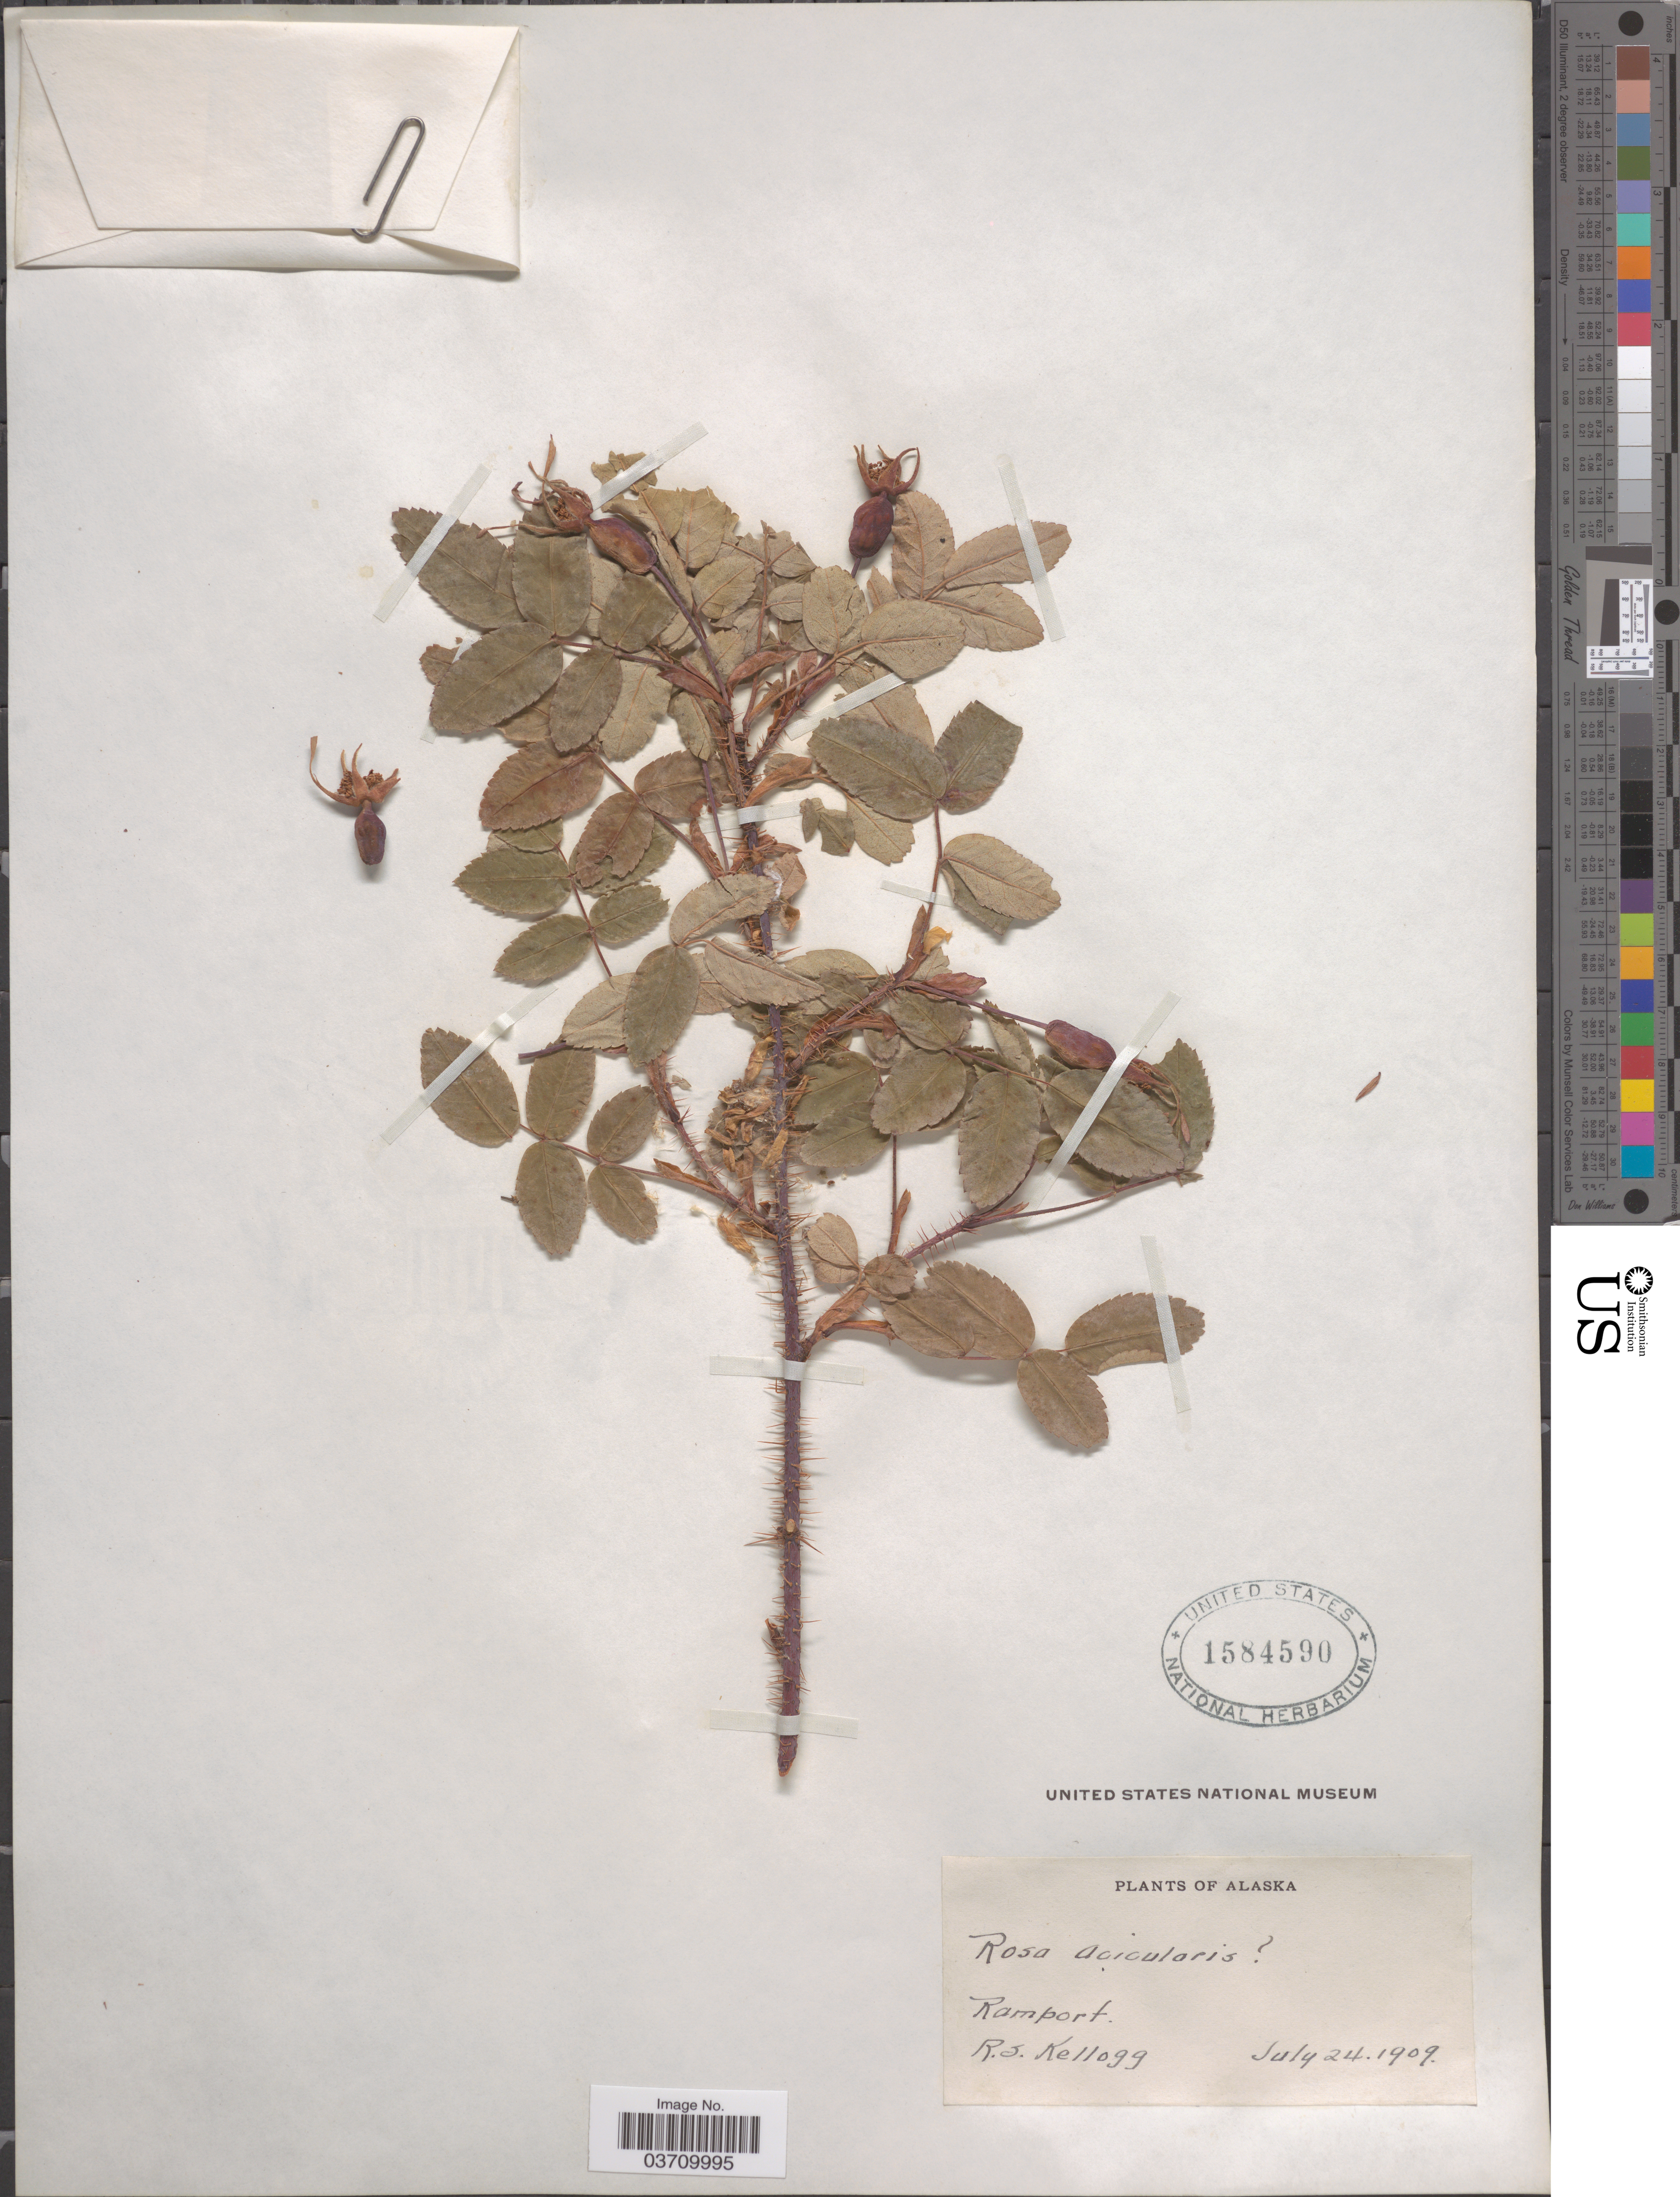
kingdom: Plantae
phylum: Tracheophyta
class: Magnoliopsida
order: Rosales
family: Rosaceae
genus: Rosa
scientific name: Rosa acicularis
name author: Lindl.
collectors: R. Kellogg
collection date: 1909-07-24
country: United States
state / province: Alaska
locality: Ramport.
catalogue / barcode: US 1584590